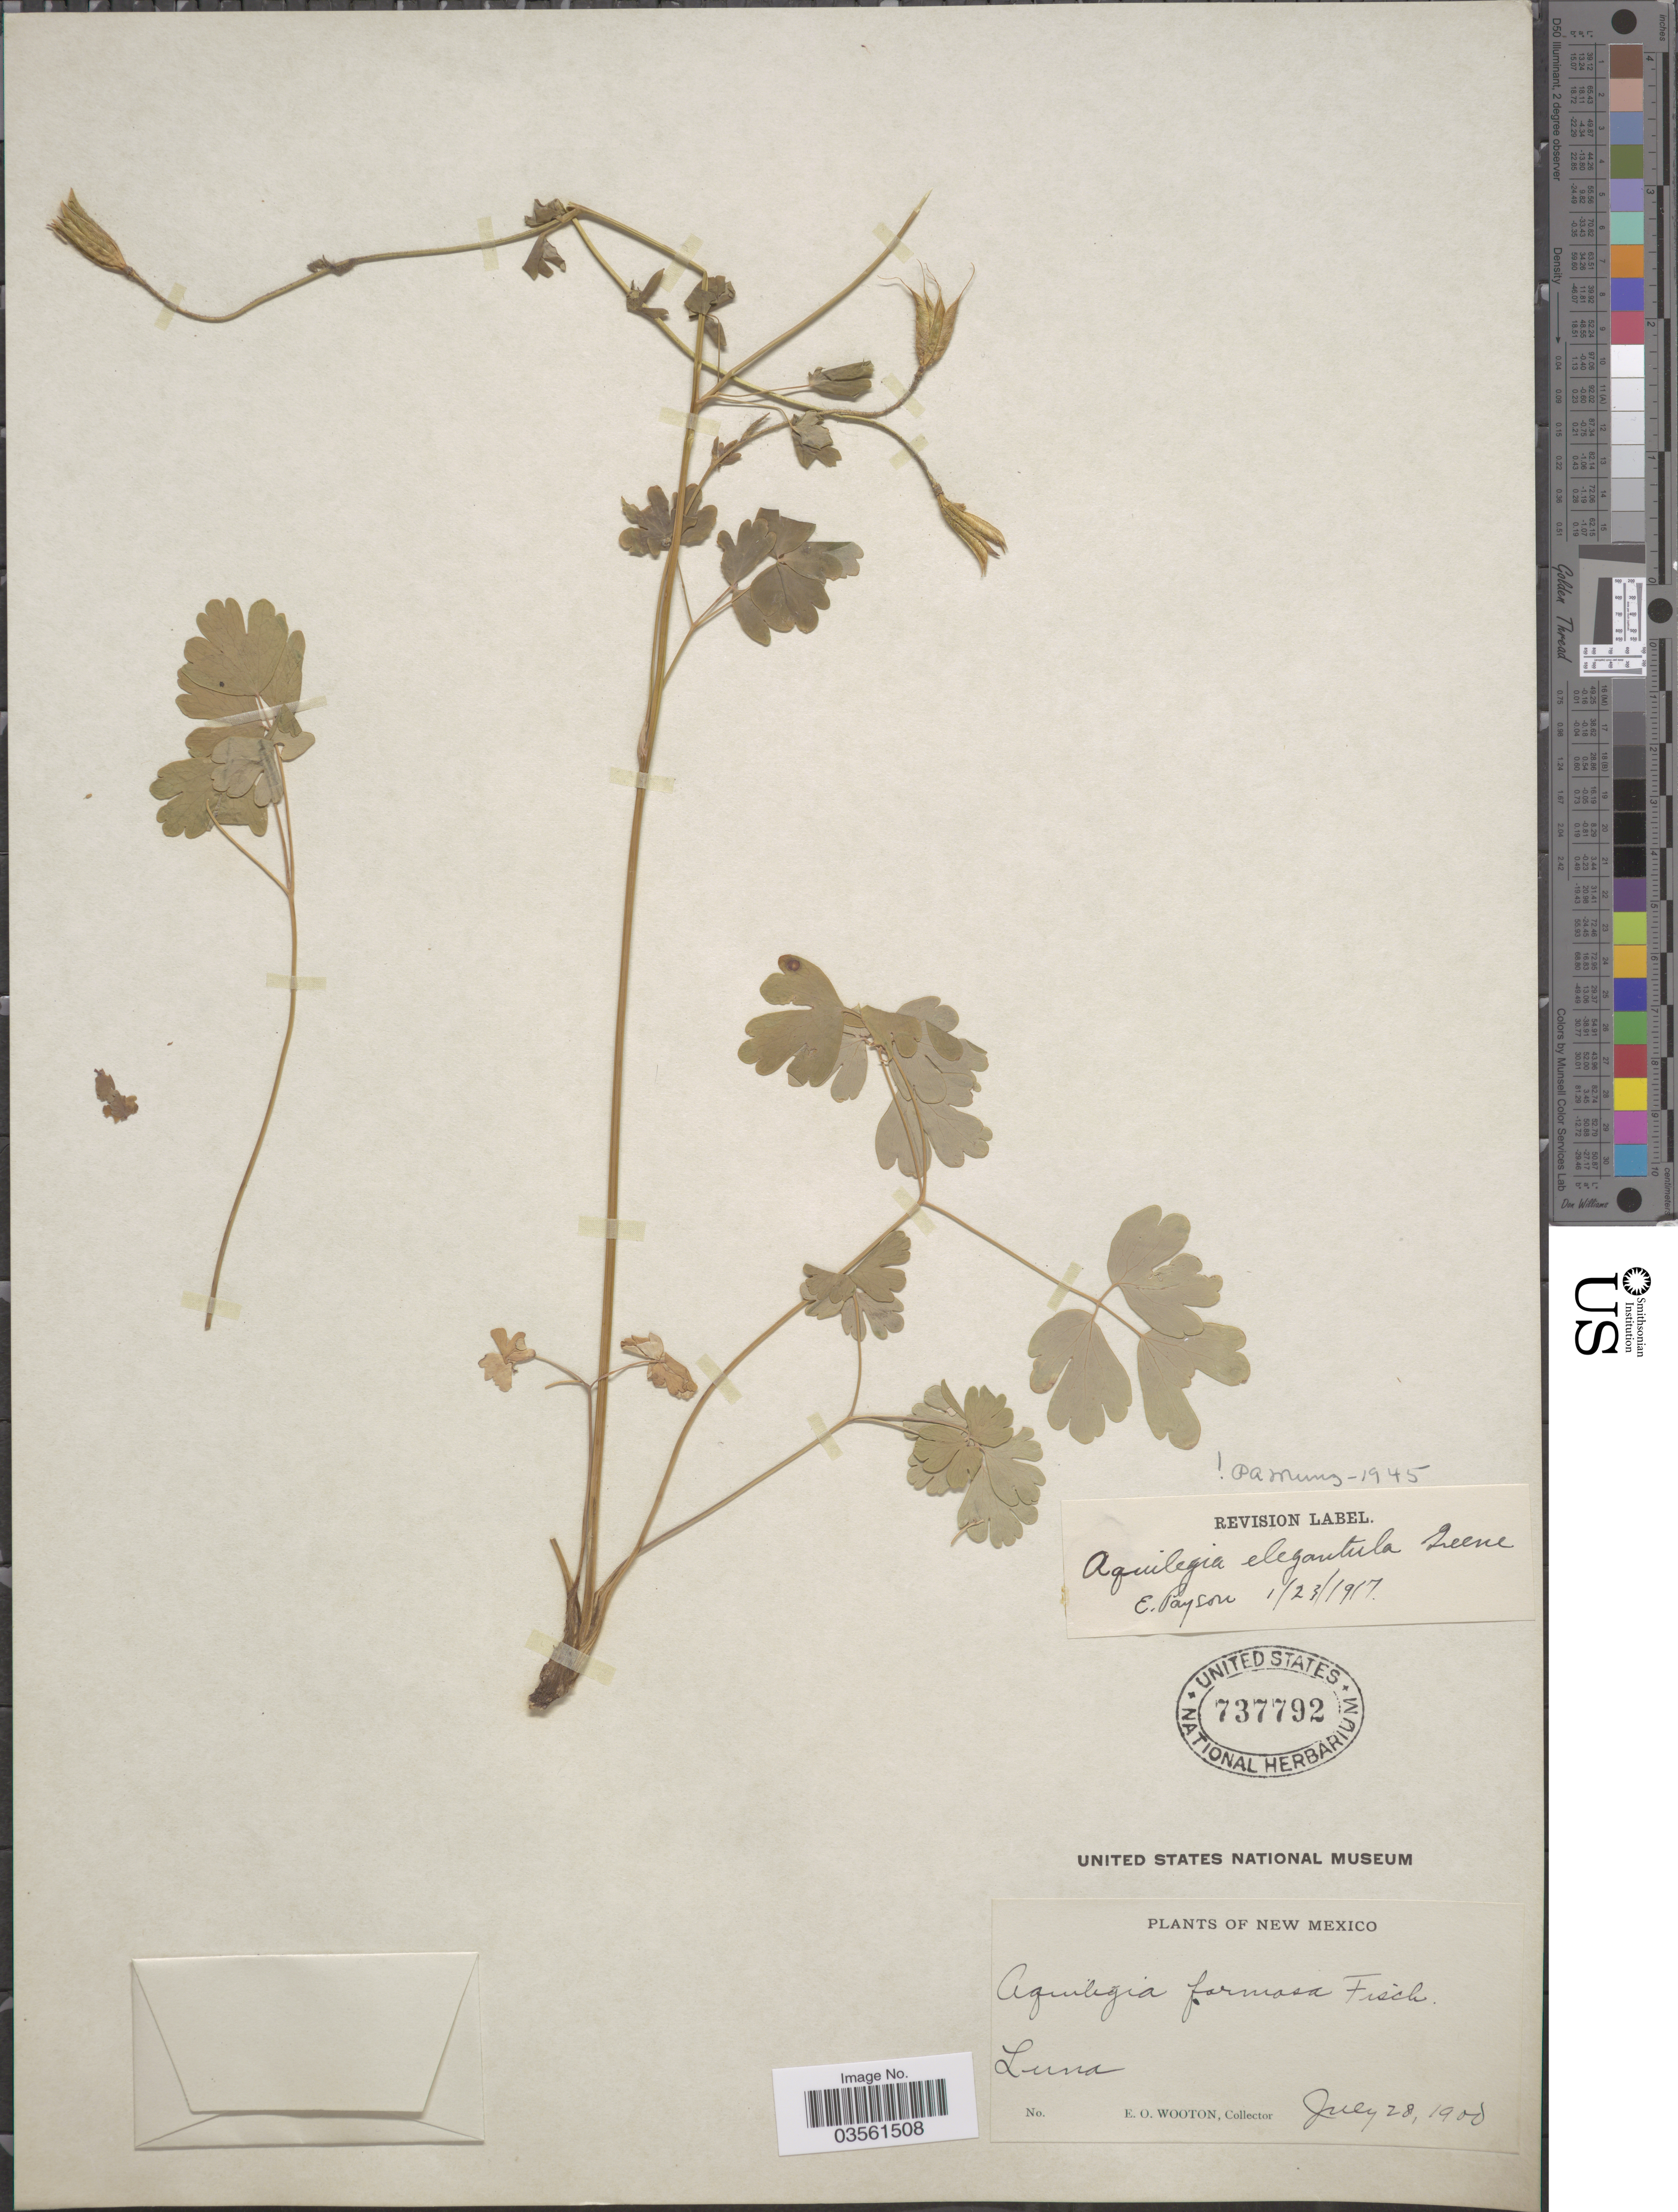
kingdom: Plantae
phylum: Tracheophyta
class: Magnoliopsida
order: Ranunculales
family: Ranunculaceae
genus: Aquilegia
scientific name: Aquilegia elegantula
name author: Greene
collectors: E. O. Wooton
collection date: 1900-07-28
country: United States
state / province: New Mexico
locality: Luna.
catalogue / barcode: US 737792